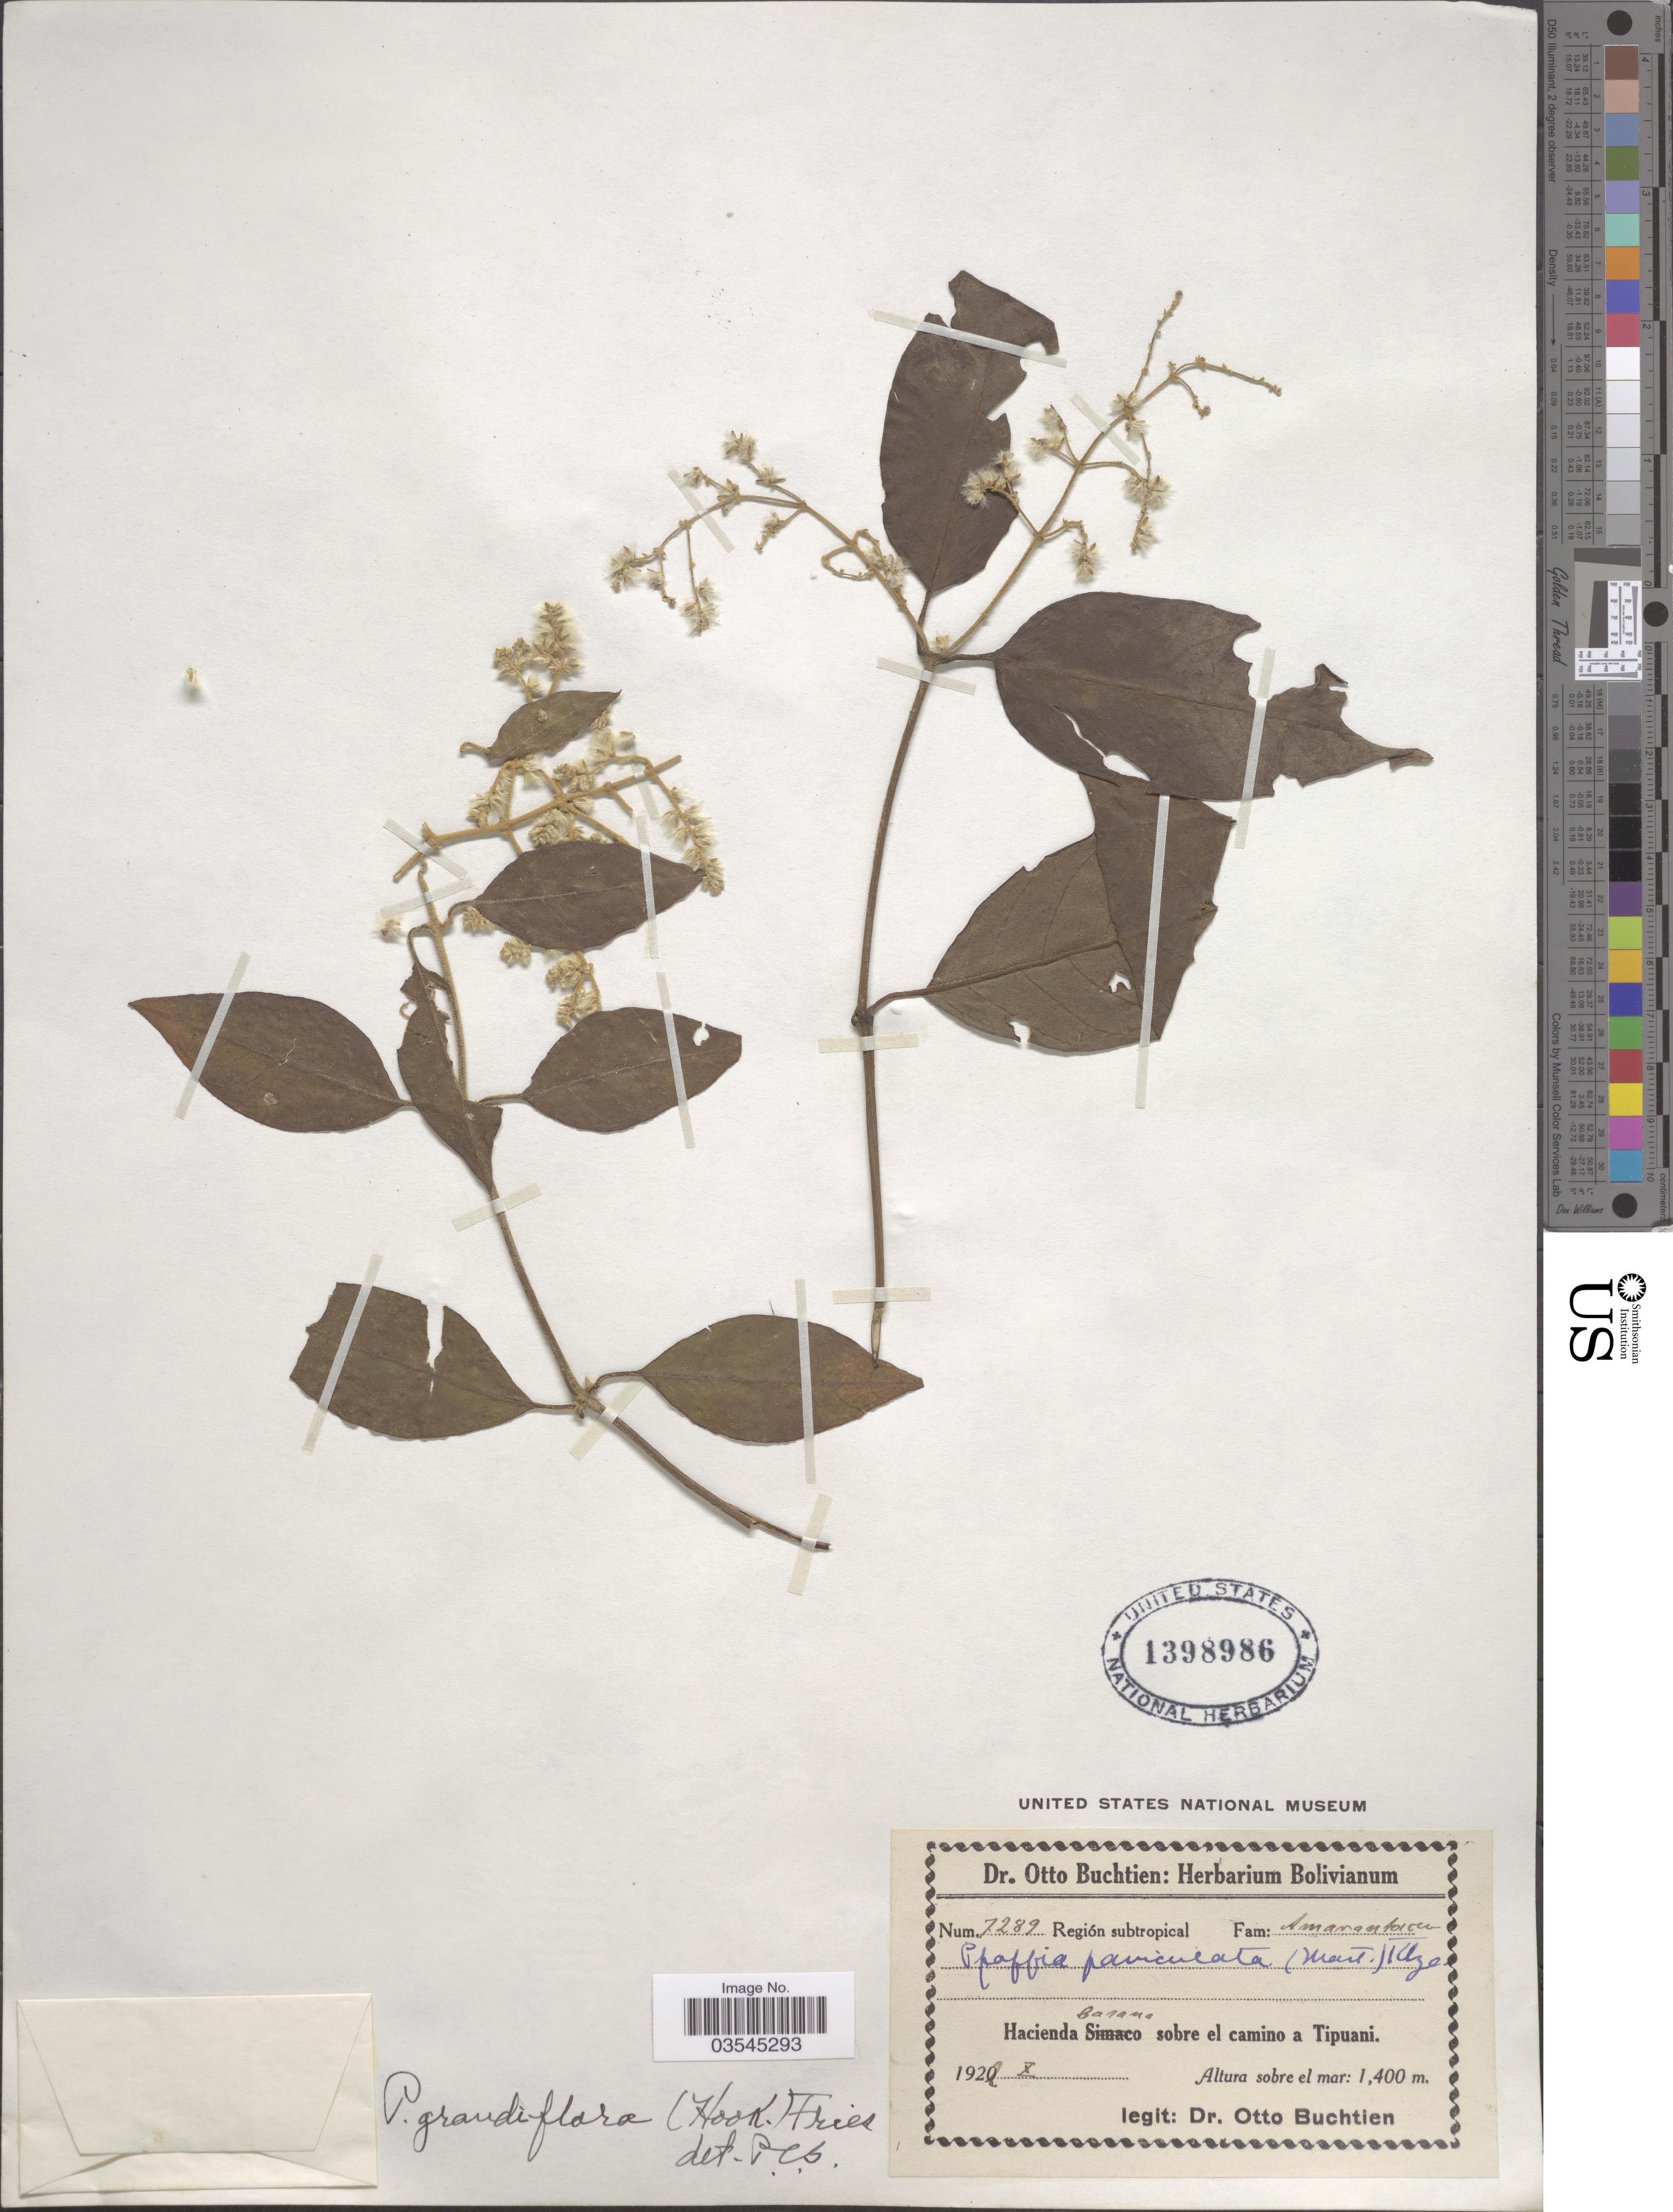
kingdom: Plantae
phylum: Tracheophyta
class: Magnoliopsida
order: Caryophyllales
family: Amaranthaceae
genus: Pfaffia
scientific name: Pfaffia grandiflora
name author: (Hook.) R.E. Fr.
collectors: O. Buchtien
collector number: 7289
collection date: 1922-10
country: Bolivia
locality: Hacienda Casana sobre el camino a Tipuani.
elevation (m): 1400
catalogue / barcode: US 1398986